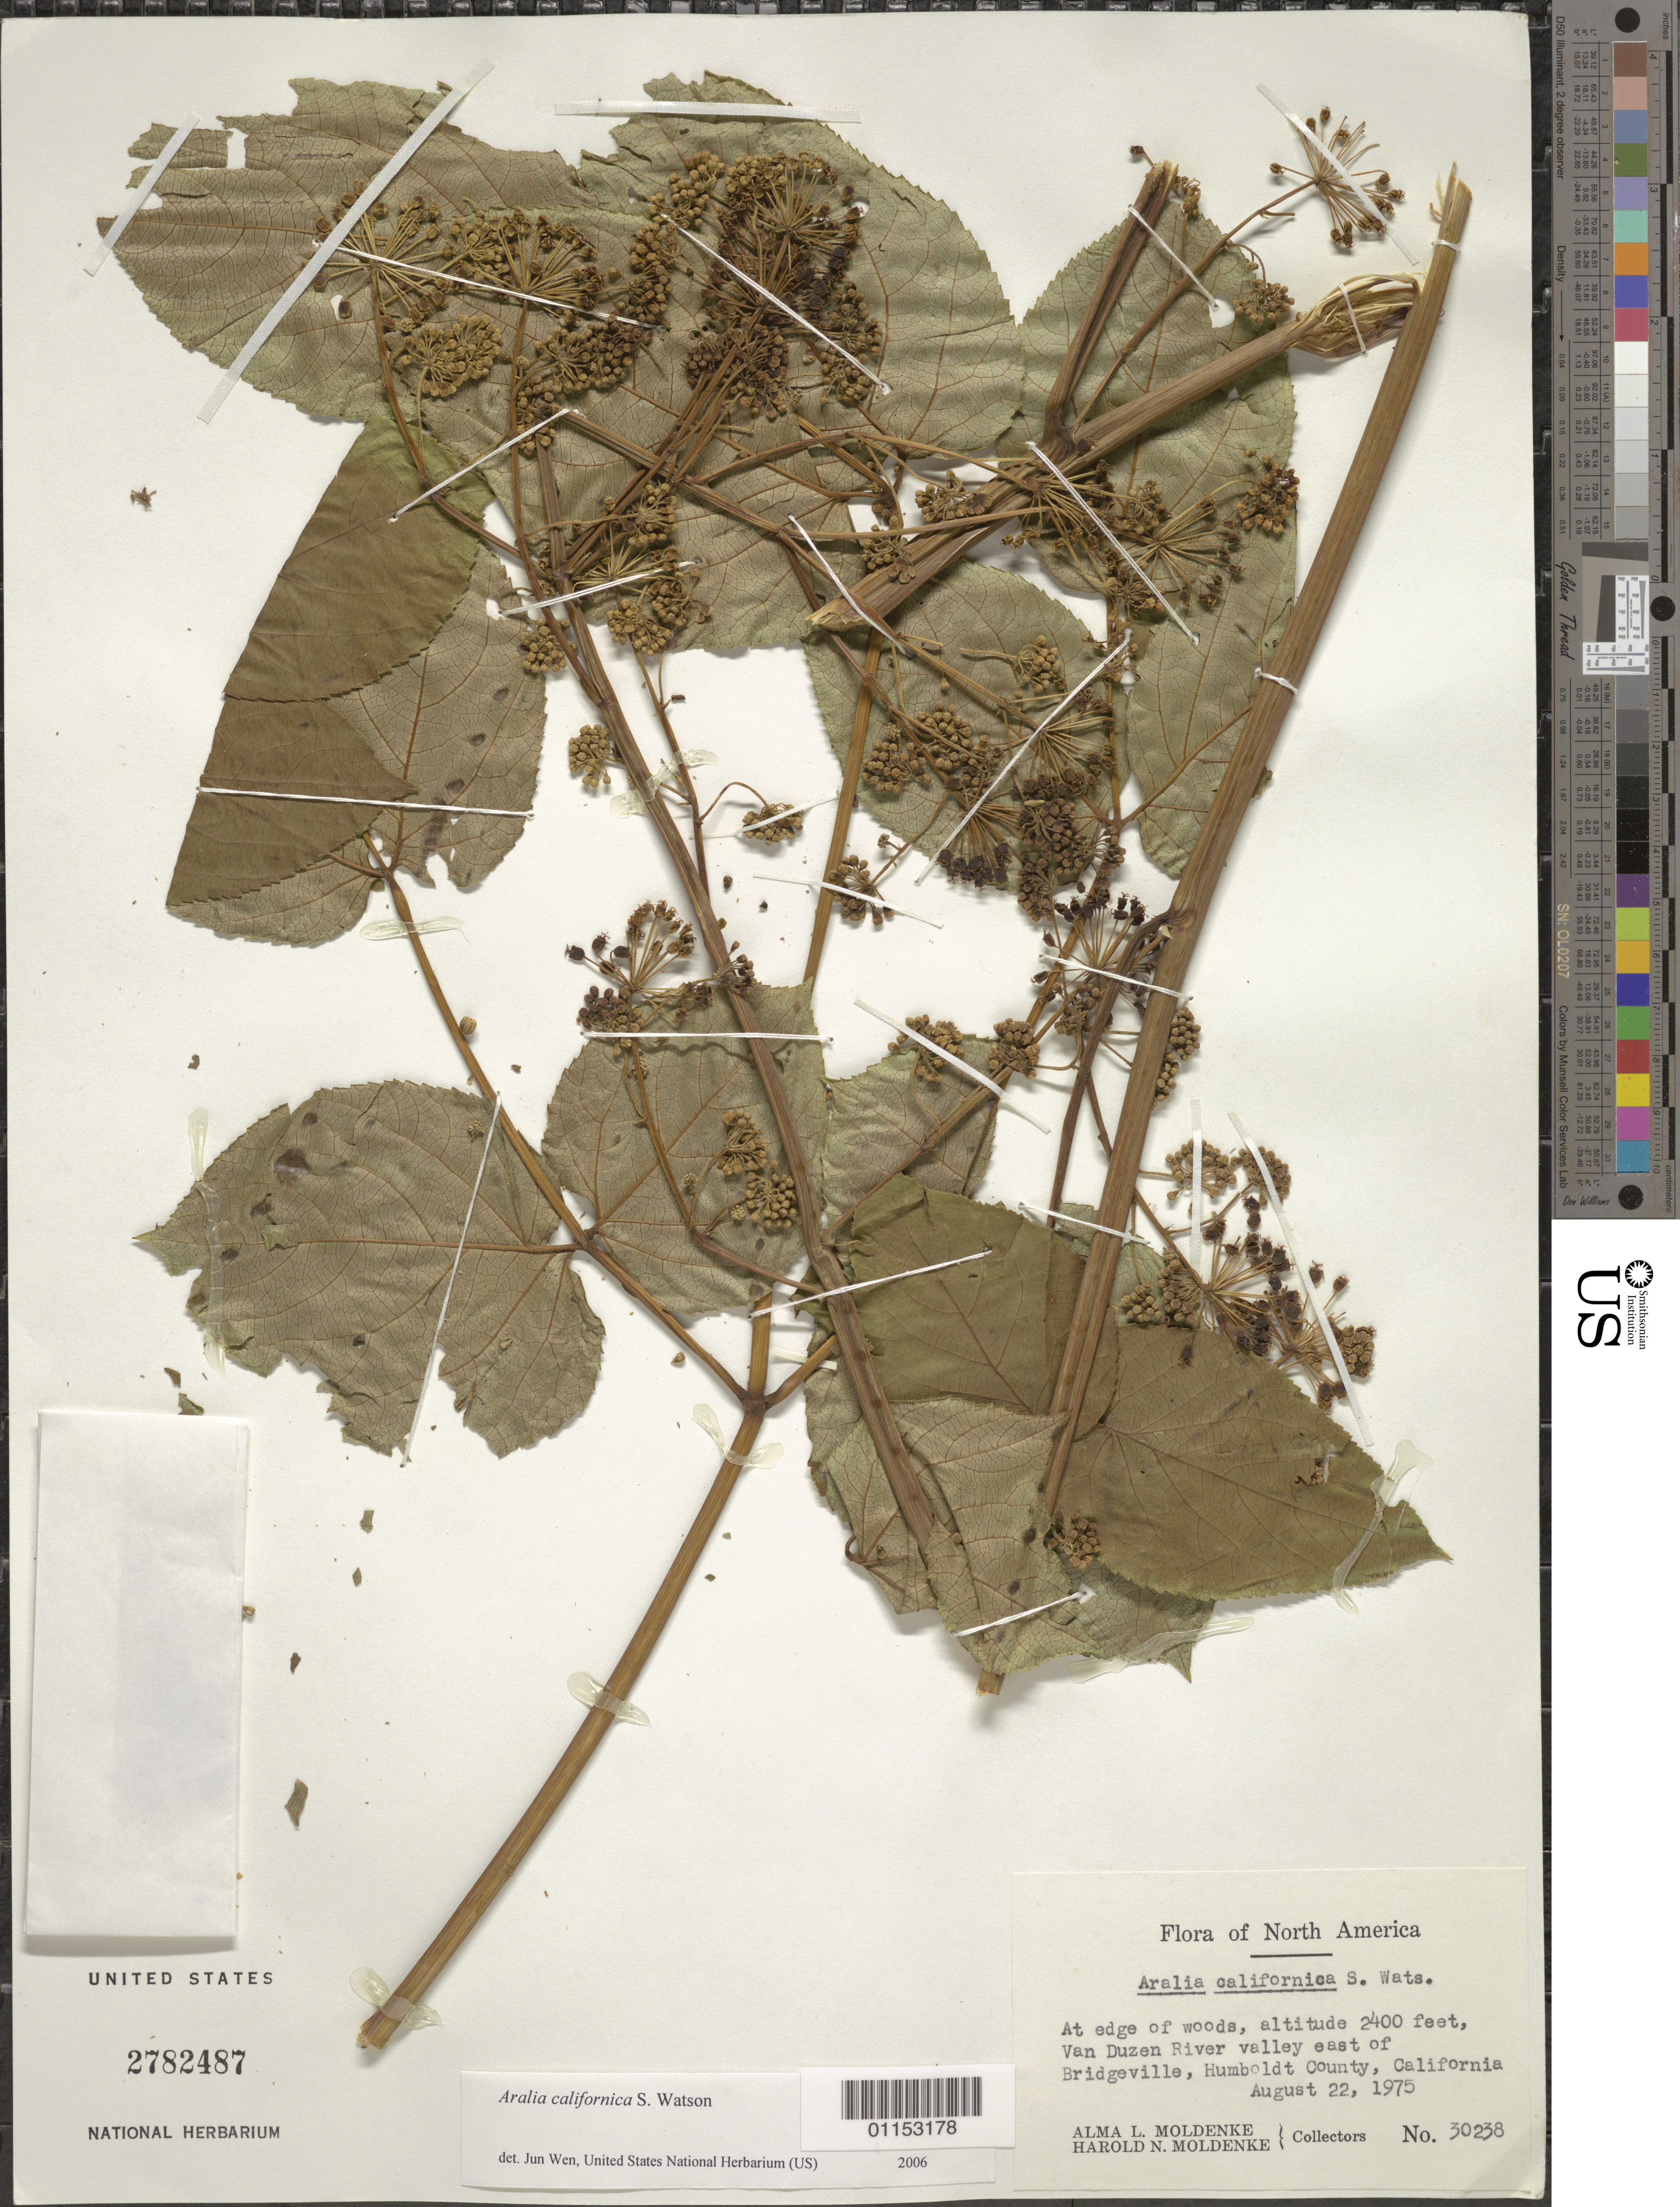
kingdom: Plantae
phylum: Tracheophyta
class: Magnoliopsida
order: Apiales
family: Araliaceae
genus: Aralia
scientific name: Aralia californica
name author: S. Watson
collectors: A. L. Moldenke & H. N. Moldenke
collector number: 30238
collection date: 1975-08-22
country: United States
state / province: California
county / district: Humboldt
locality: Van Duzen River valley E of Bridgeville.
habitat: At edge of woods.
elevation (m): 732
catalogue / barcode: US 2782487